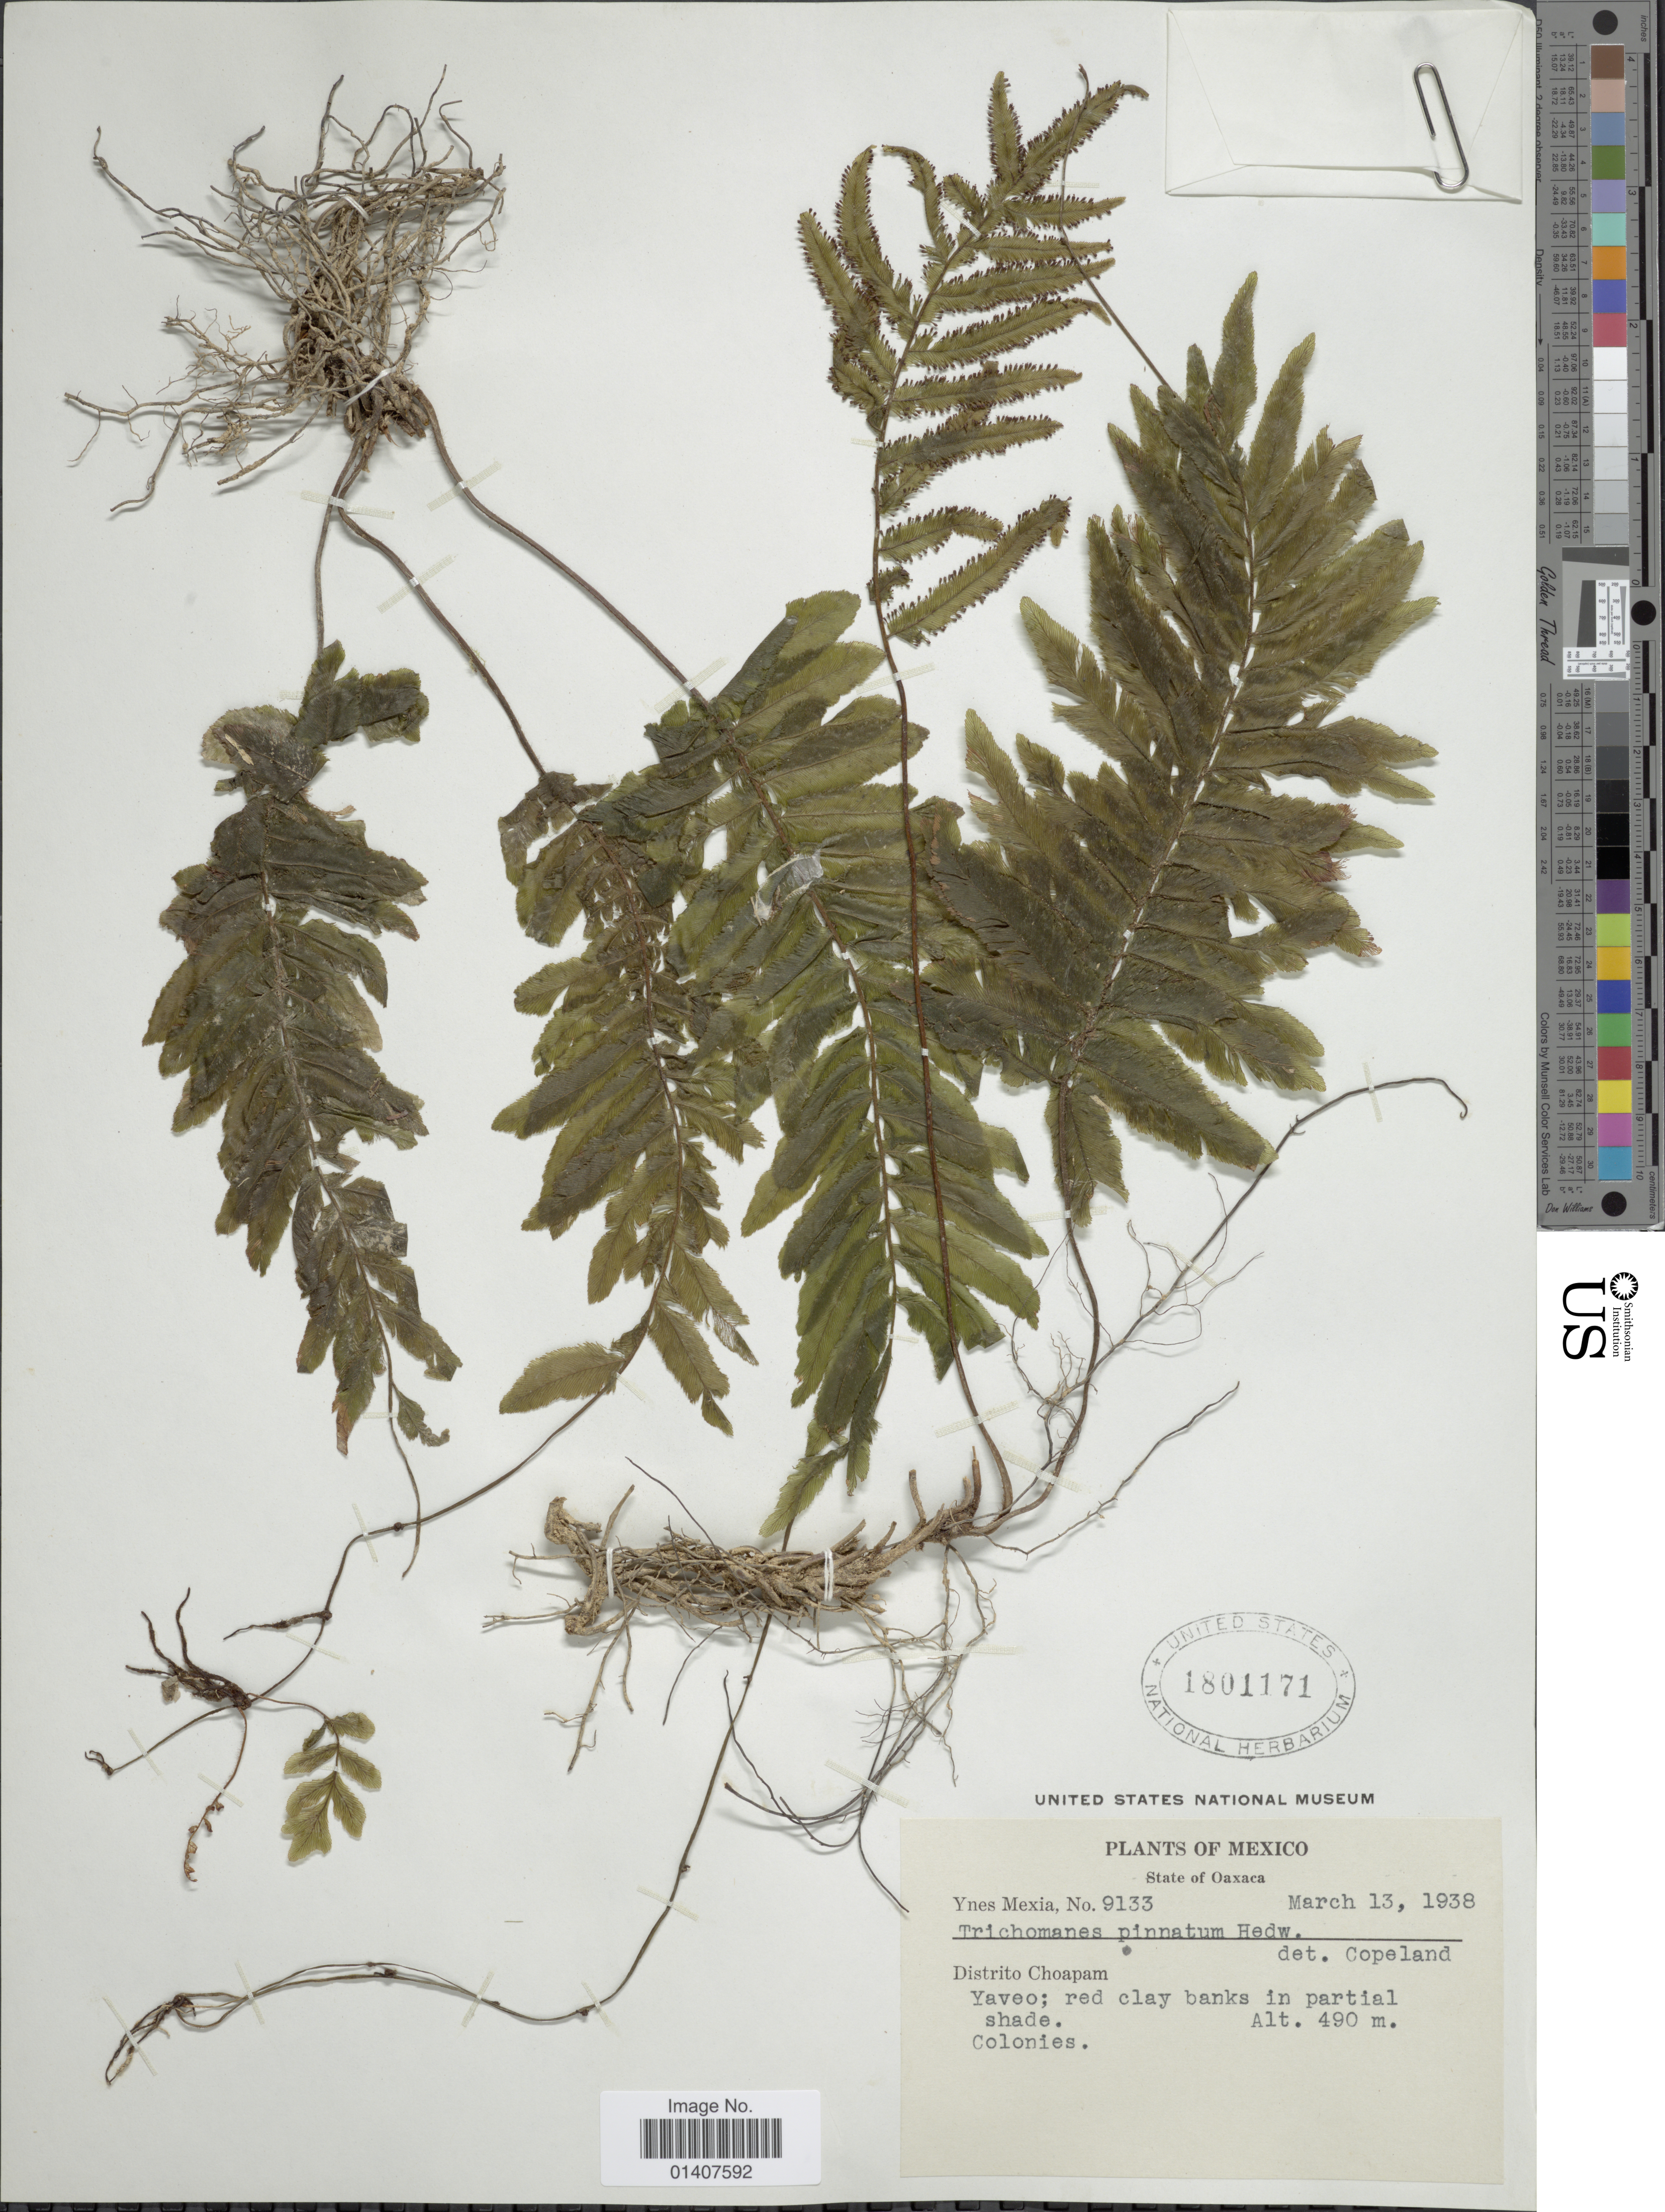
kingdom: Plantae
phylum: Tracheophyta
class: Polypodiopsida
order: Hymenophyllales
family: Hymenophyllaceae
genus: Trichomanes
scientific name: Trichomanes pinnatum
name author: Hedw.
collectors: Y. Mexia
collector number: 9133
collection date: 1938-03-13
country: Mexico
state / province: Oaxaca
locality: State of Oaxaca, Distrio Choapam, Yaveo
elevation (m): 490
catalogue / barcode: US 1801171